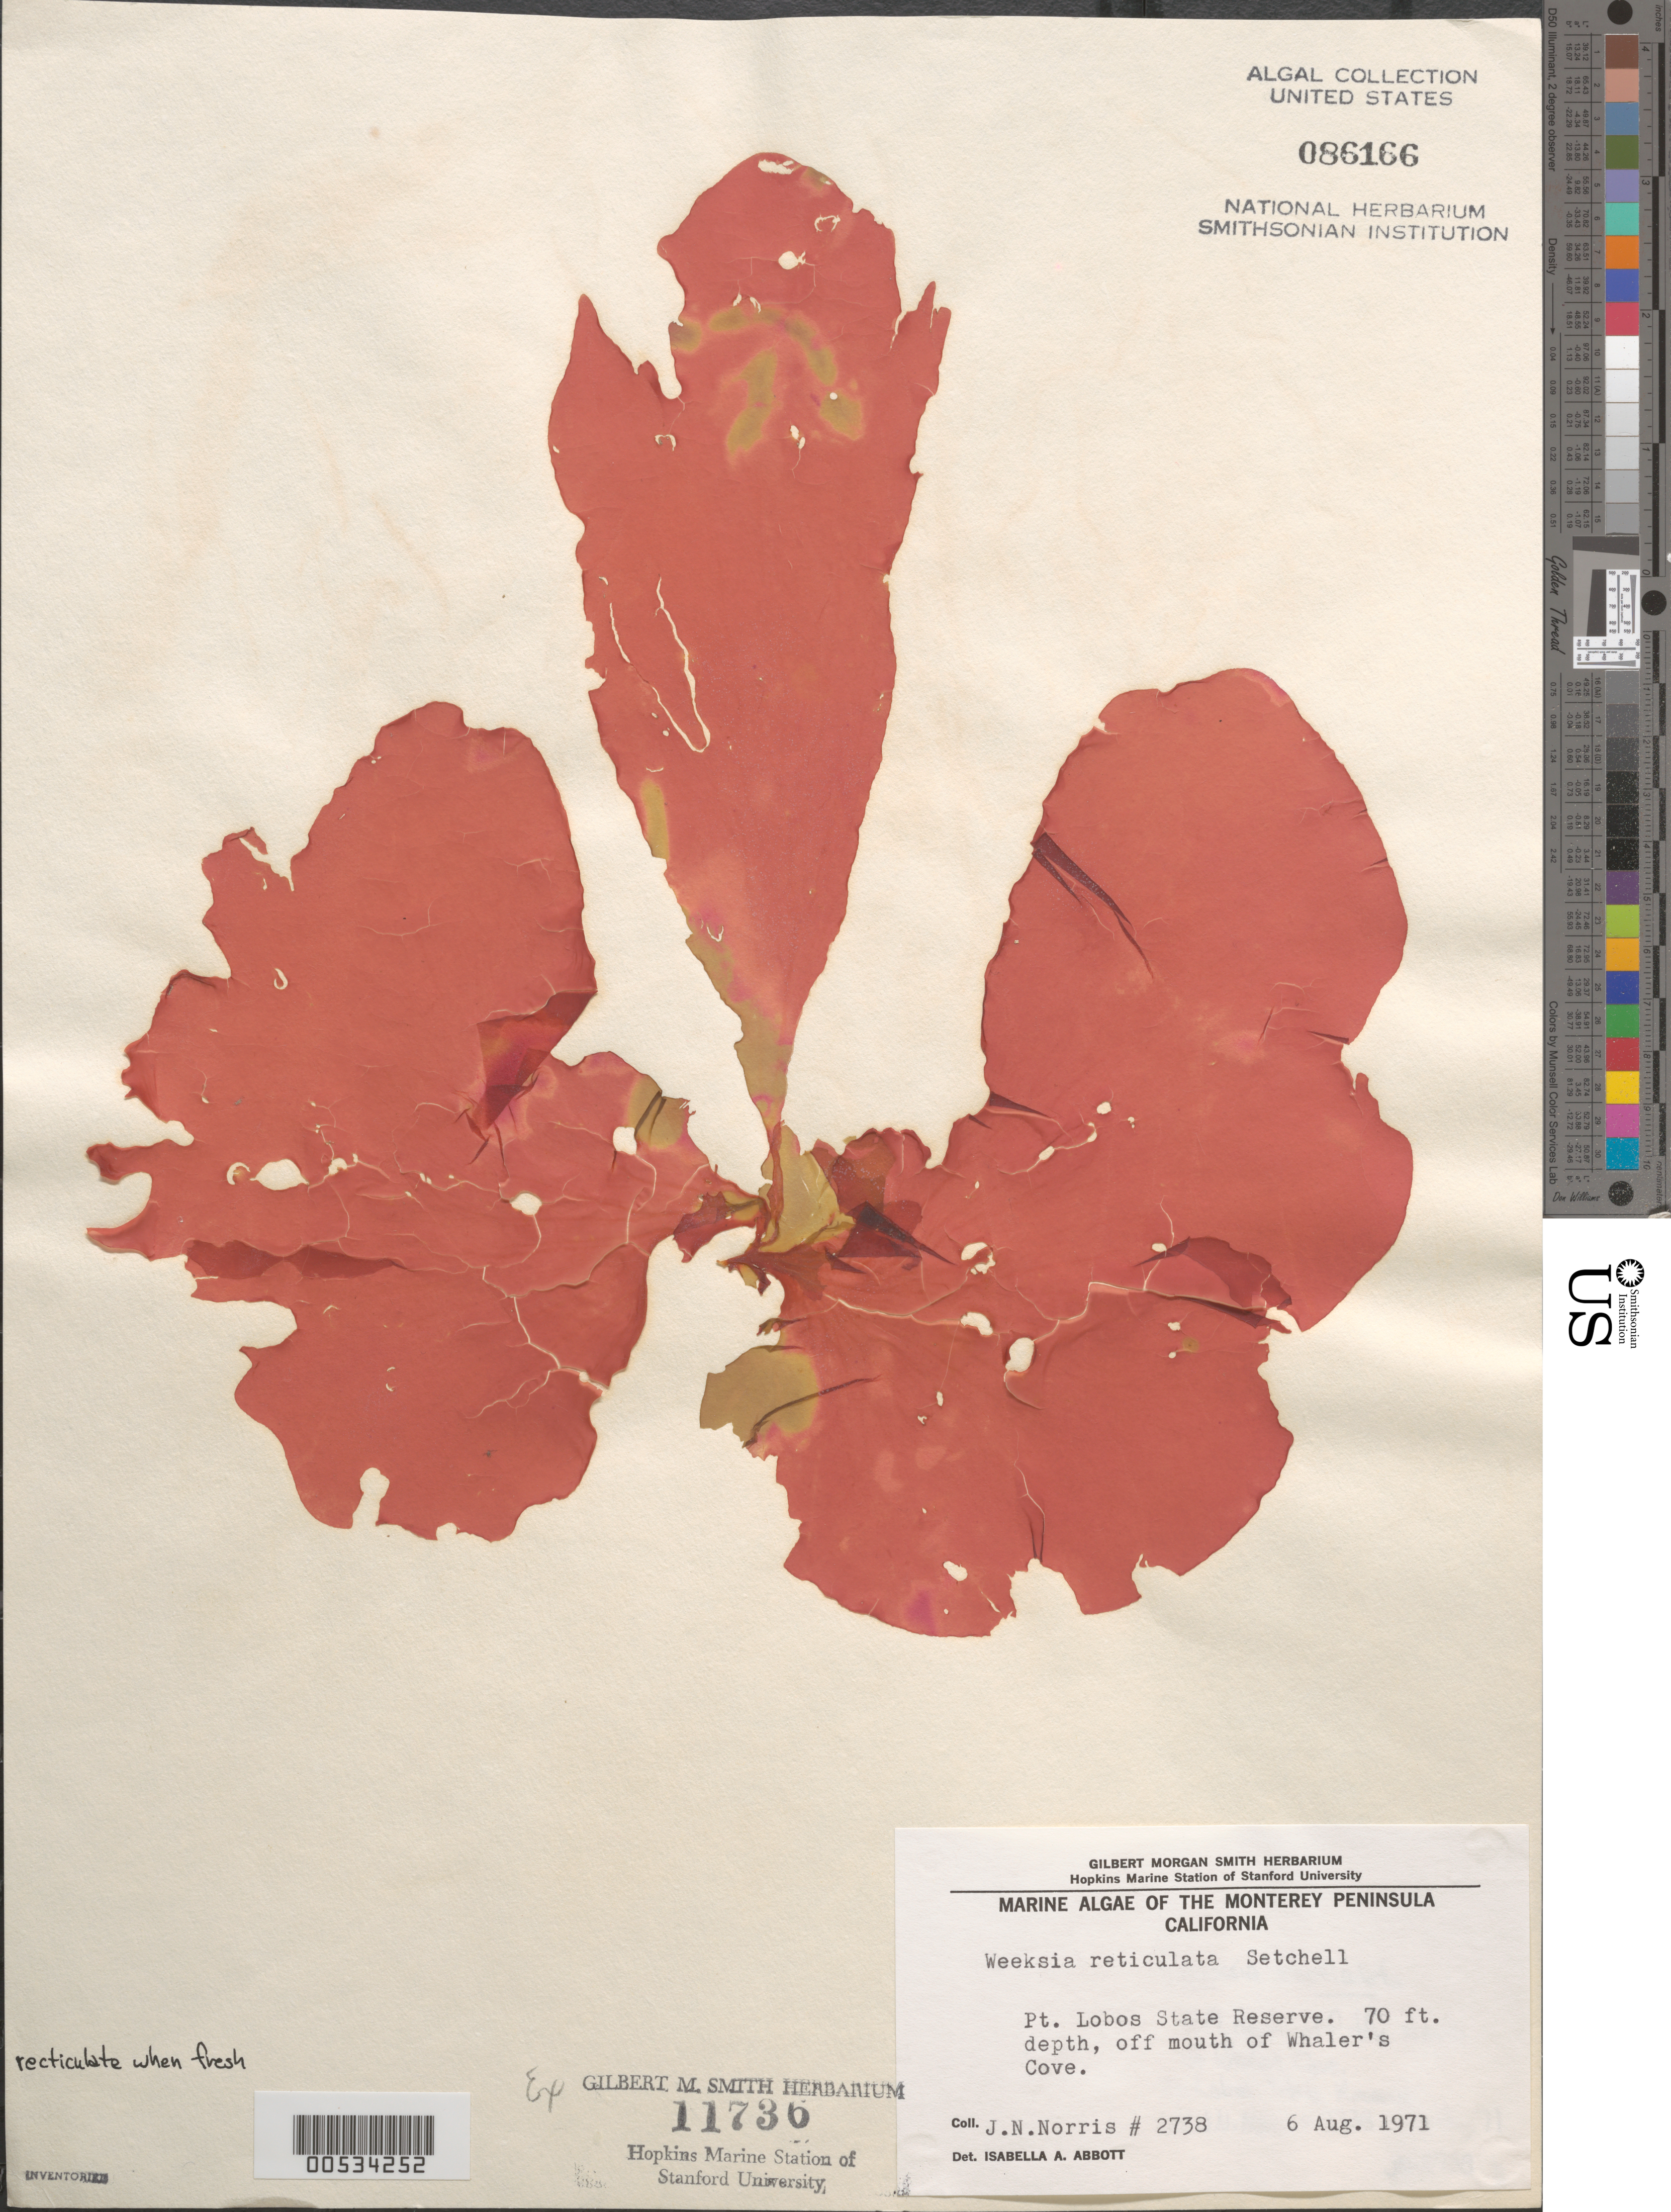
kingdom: Plantae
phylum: Rhodophyta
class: Florideophyceae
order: Gigartinales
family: Dumontiaceae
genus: Weeksia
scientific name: Weeksia reticulata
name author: Setch.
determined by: Abbott, Isabella A.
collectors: J. N. Norris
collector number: JN-2738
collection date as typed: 06 Aug 1971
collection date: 1971-08-06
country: United States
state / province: California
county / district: Monterey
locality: Point Lobos State Reserve, off Whaler's Cove mouth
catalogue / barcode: US 86166